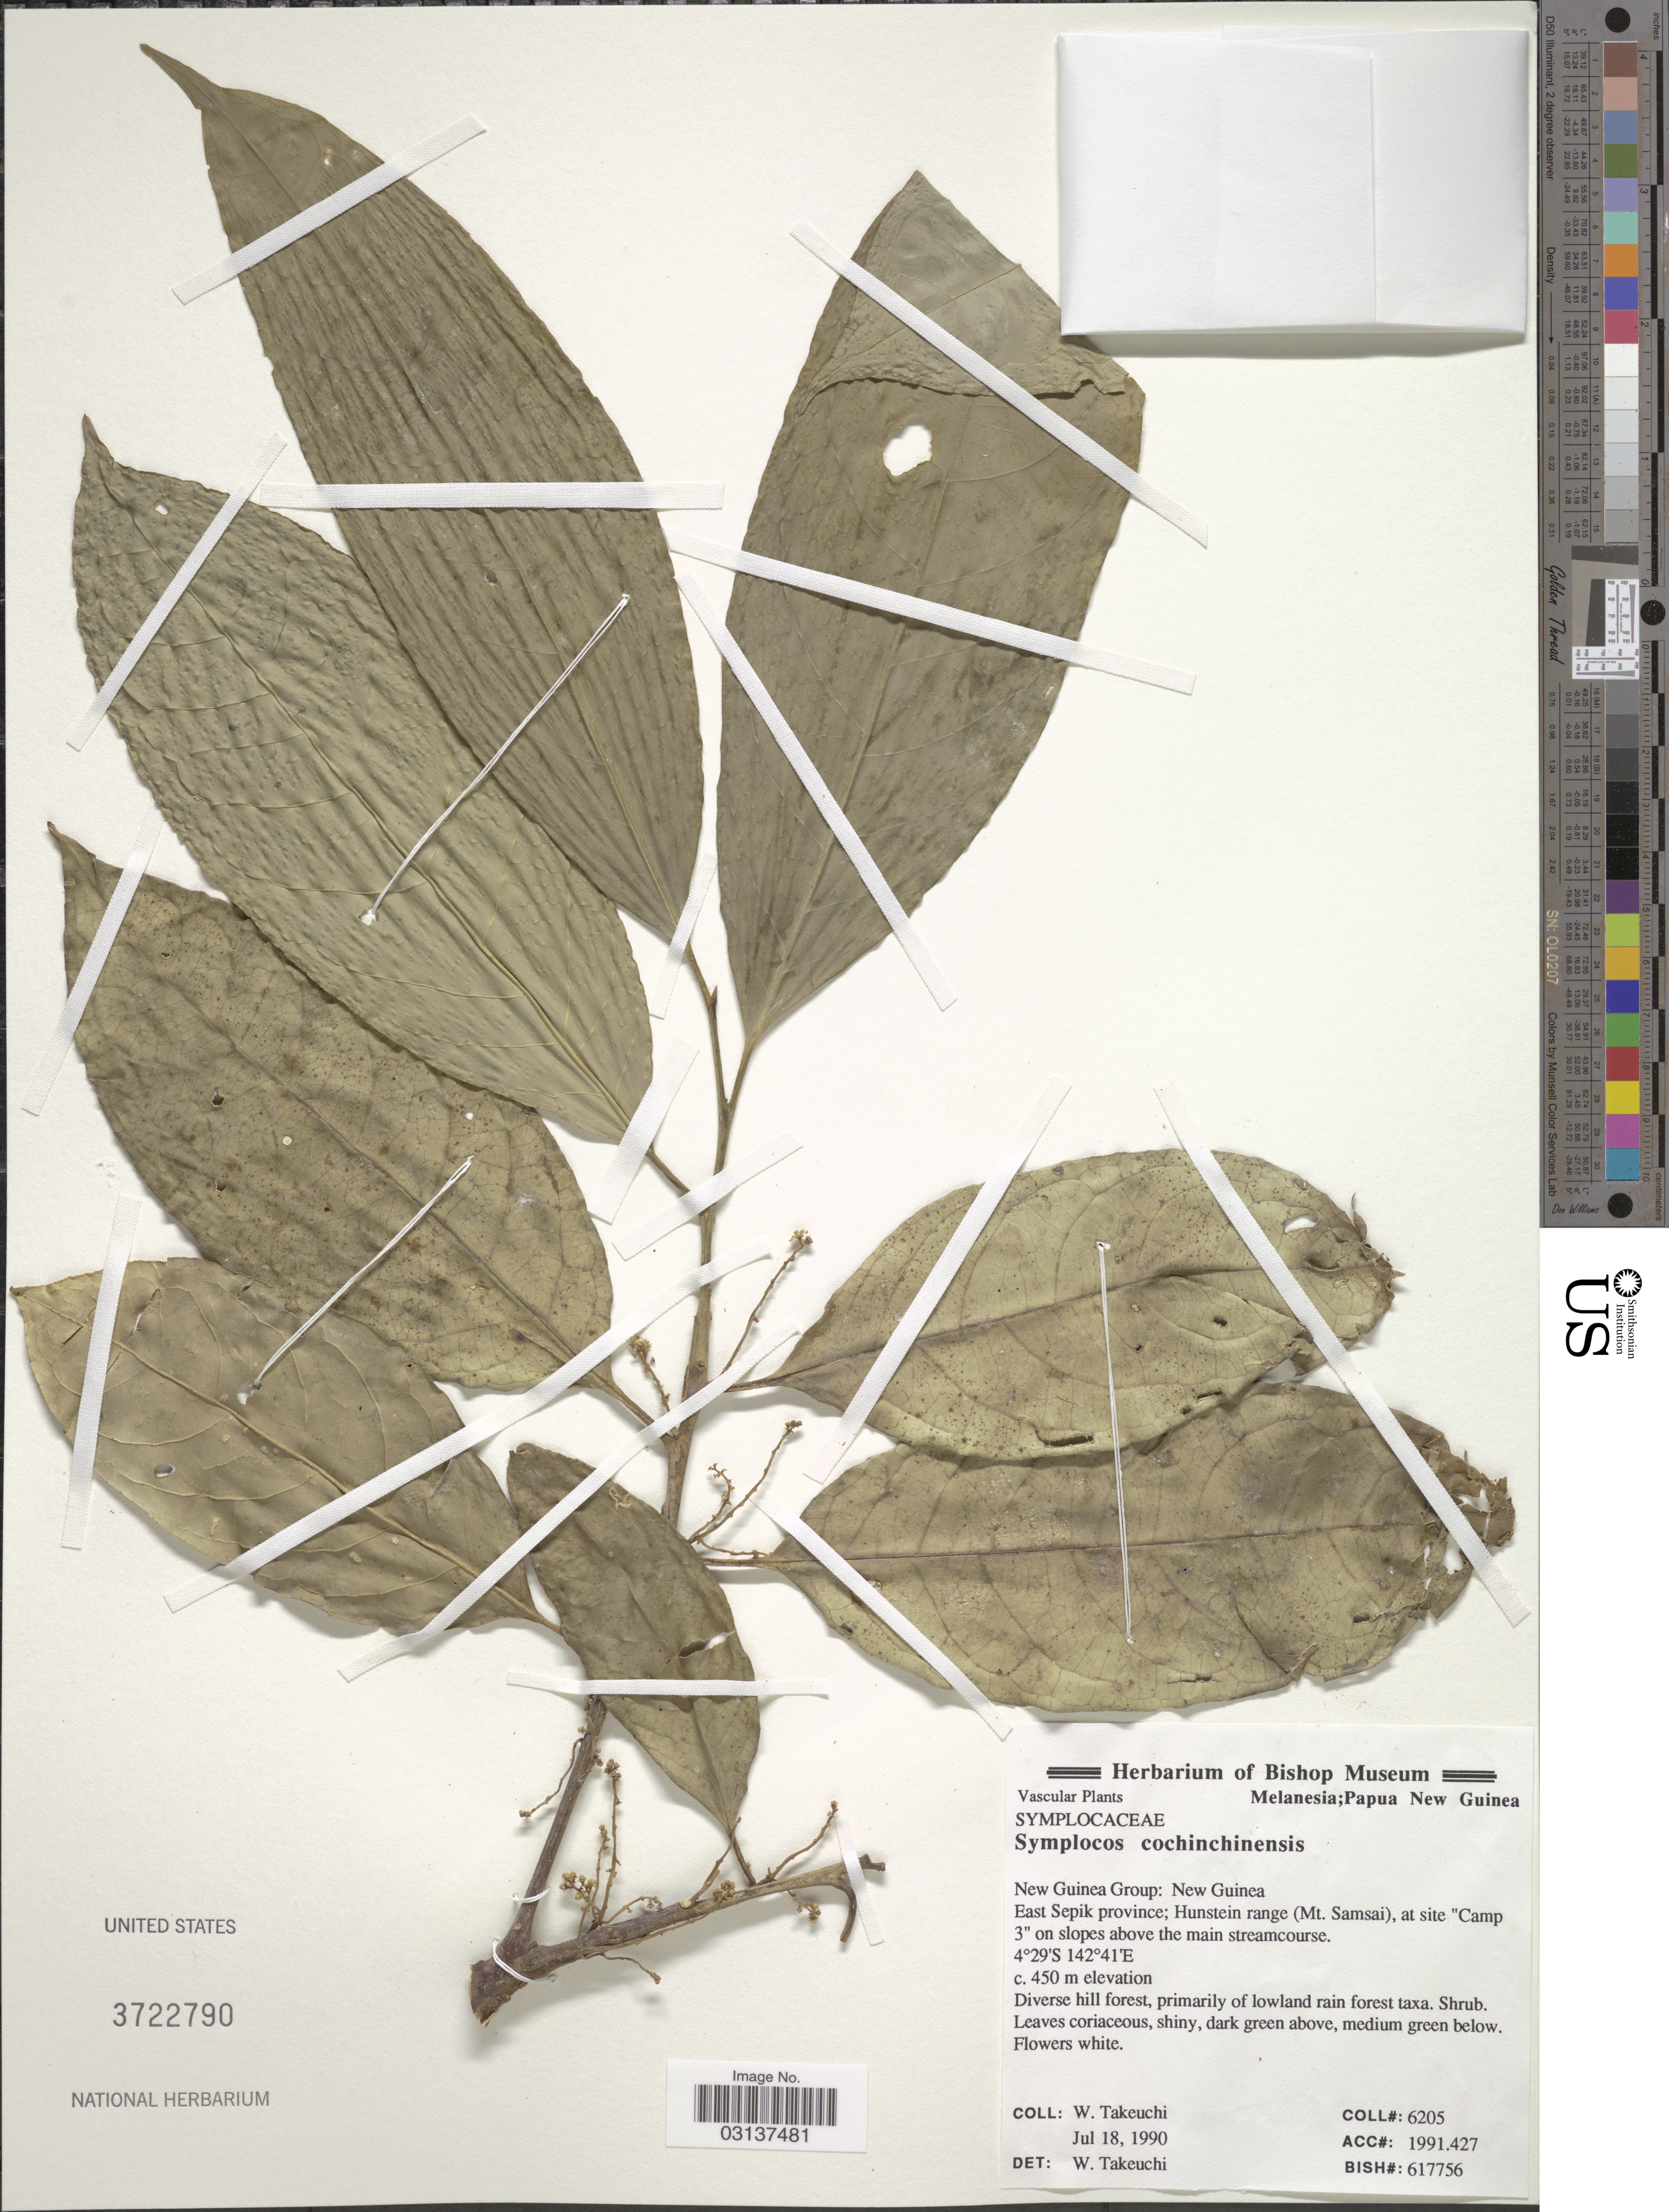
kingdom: Plantae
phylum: Tracheophyta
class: Magnoliopsida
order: Ericales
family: Symplocaceae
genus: Symplocos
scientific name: Symplocos cochinchinensis subsp. cochinchinensis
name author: (Lour.) S. Moore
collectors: W. Takeuchi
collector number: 6205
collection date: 1990-07-18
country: Papua New Guinea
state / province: East Sepik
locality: New Guinea Group: New Guinea, Hunstein range (Mt. Samsai), at site "Camp 3" on slopes above the main streamcourse.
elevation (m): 450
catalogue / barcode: US 3722790